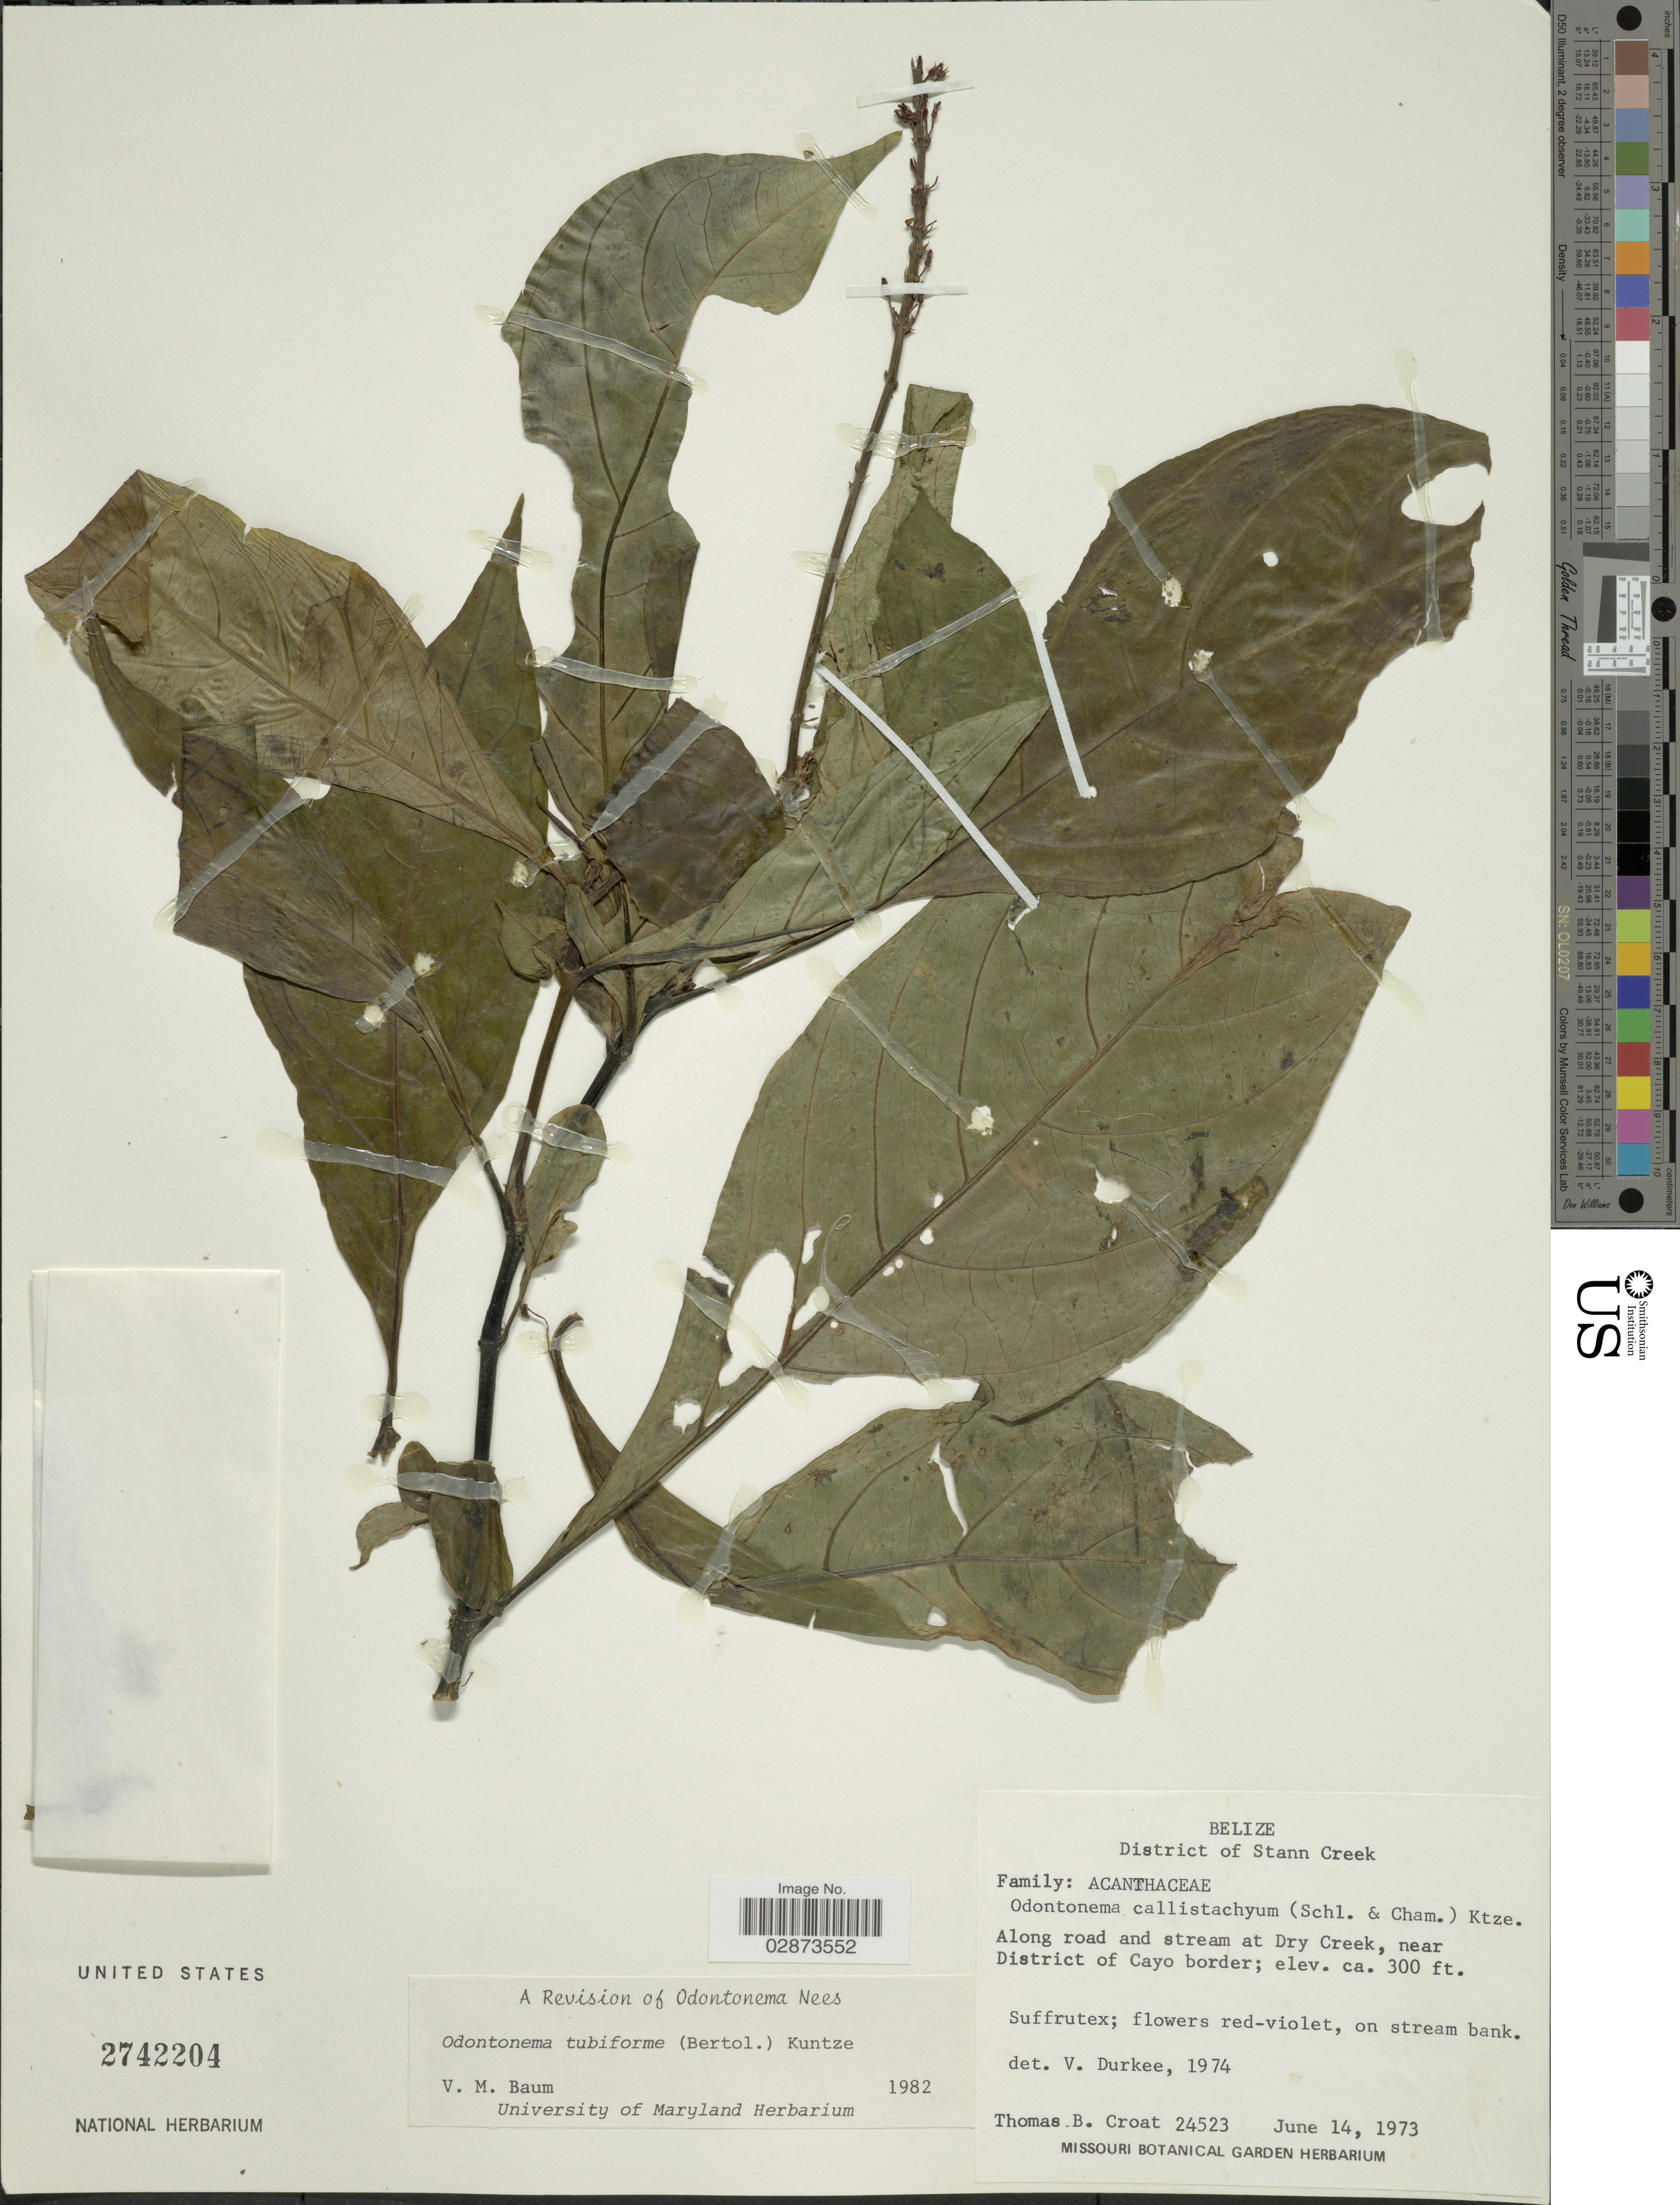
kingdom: Plantae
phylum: Tracheophyta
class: Magnoliopsida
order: Lamiales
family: Acanthaceae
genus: Odontonema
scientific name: Odontonema tubaeforme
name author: (Bertol.) Kuntze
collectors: T. B. Croat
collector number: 24523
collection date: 1973-06-14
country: Belize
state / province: Stann Creek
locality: District of Stann Creek. Along road and stream at Dry Creek, near District of Cayo border.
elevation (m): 91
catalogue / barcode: US 2742204